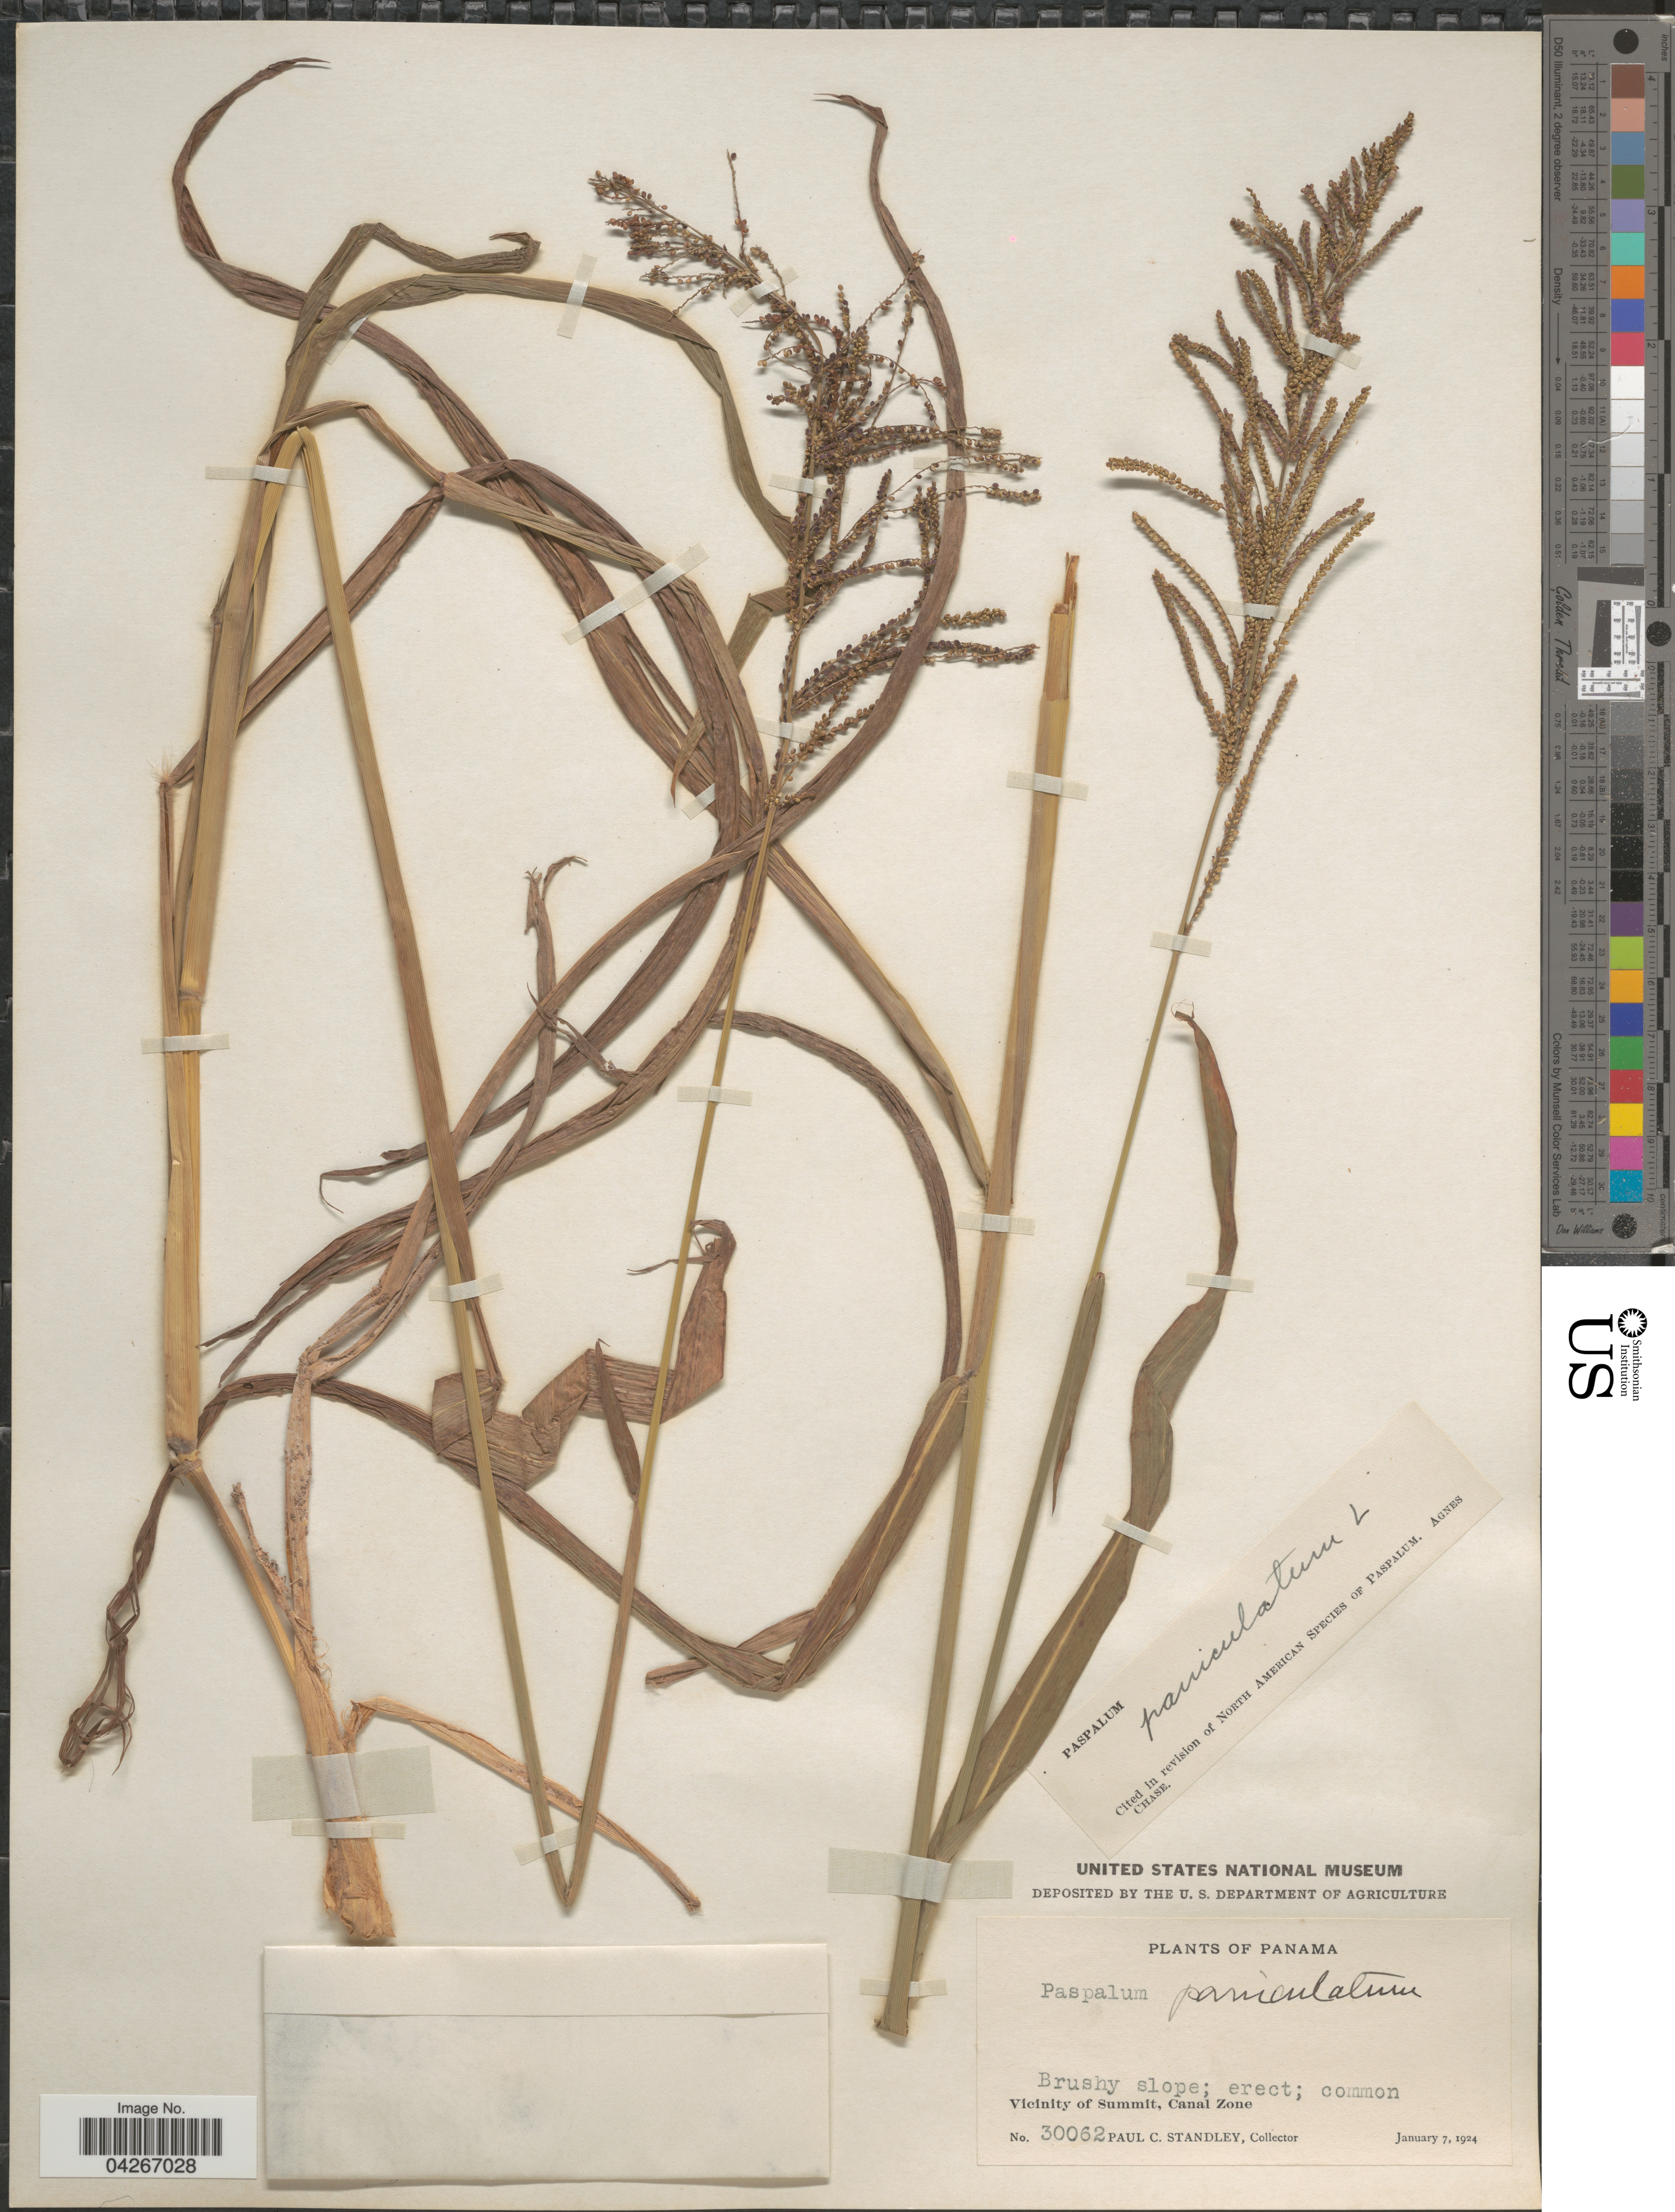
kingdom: Plantae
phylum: Tracheophyta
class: Liliopsida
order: Poales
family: Poaceae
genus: Paspalum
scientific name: Paspalum paniculatum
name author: L.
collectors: P. C. Standley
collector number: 30062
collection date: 1924-01-07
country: Panama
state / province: Colón / Panamá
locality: Vicinity of Summit, Canal Zone.